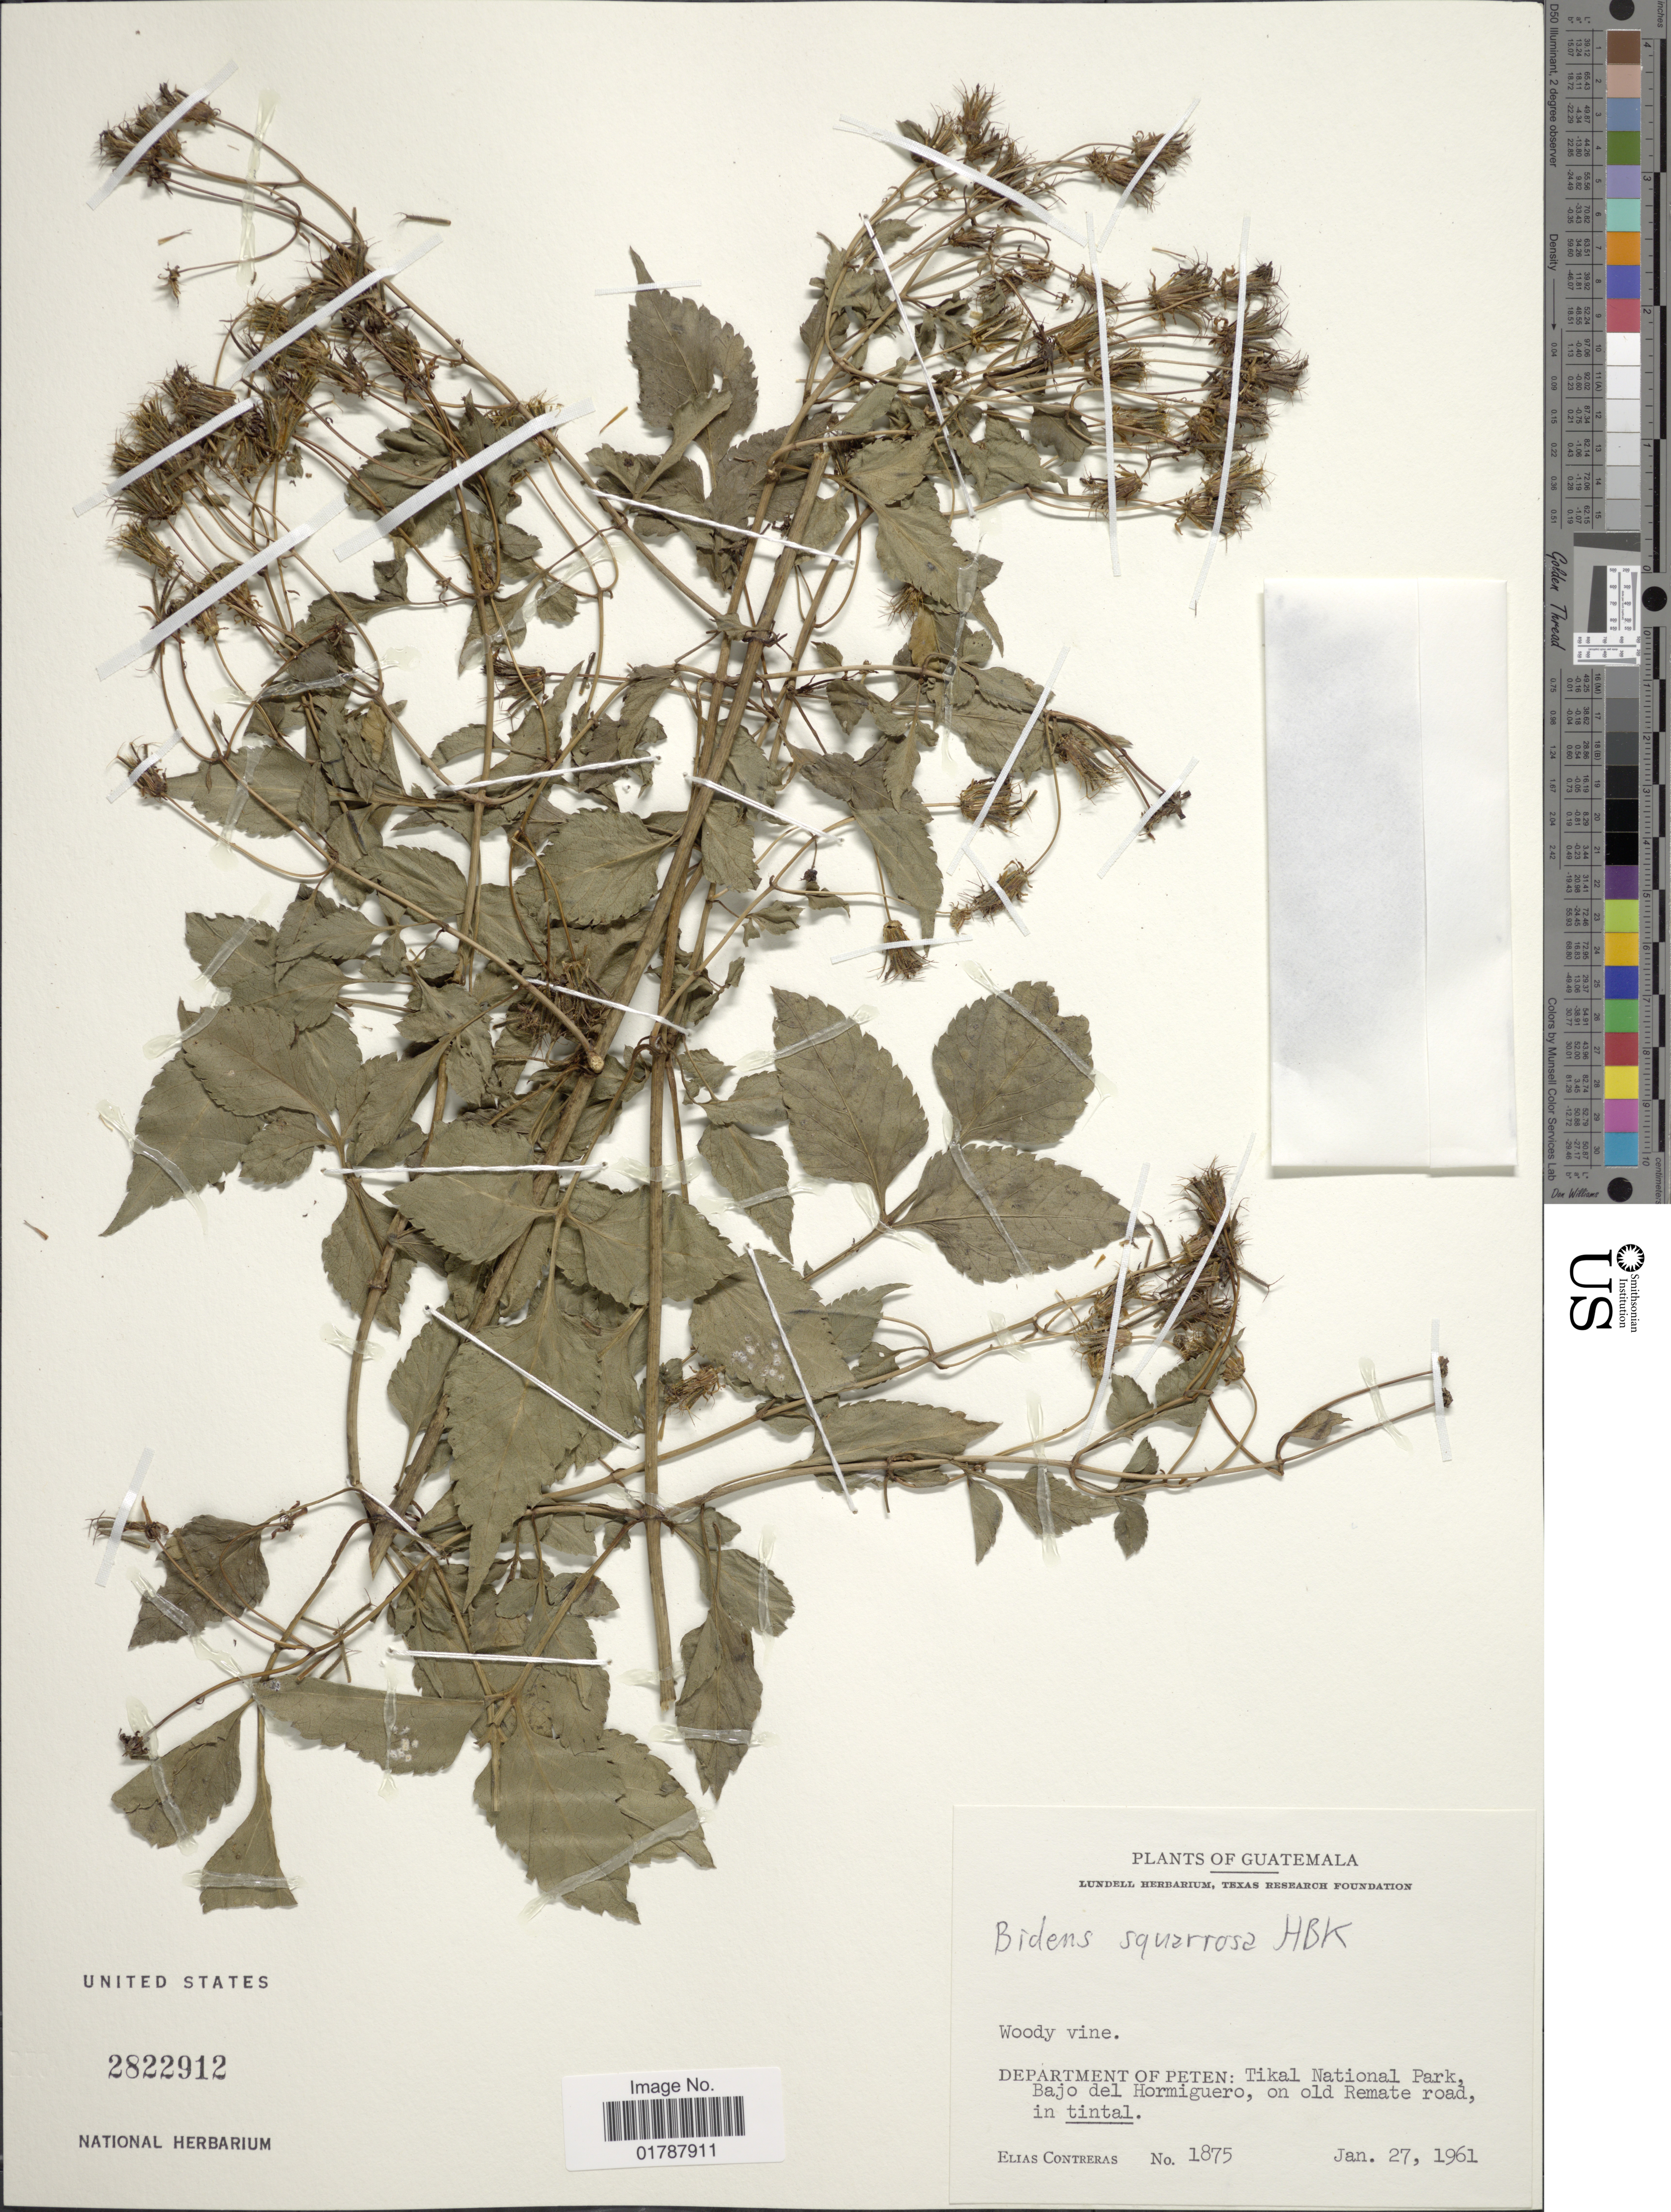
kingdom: Plantae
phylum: Tracheophyta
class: Magnoliopsida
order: Asterales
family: Asteraceae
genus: Bidens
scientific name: Bidens squarrosa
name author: Kunth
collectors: E. Contreras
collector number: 1875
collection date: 1961-01-27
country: Guatemala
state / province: El Petén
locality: Department of El Peten: Tikal National Park, bajo del Hormiguero, on old Remate road, in tintal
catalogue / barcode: US 2822912